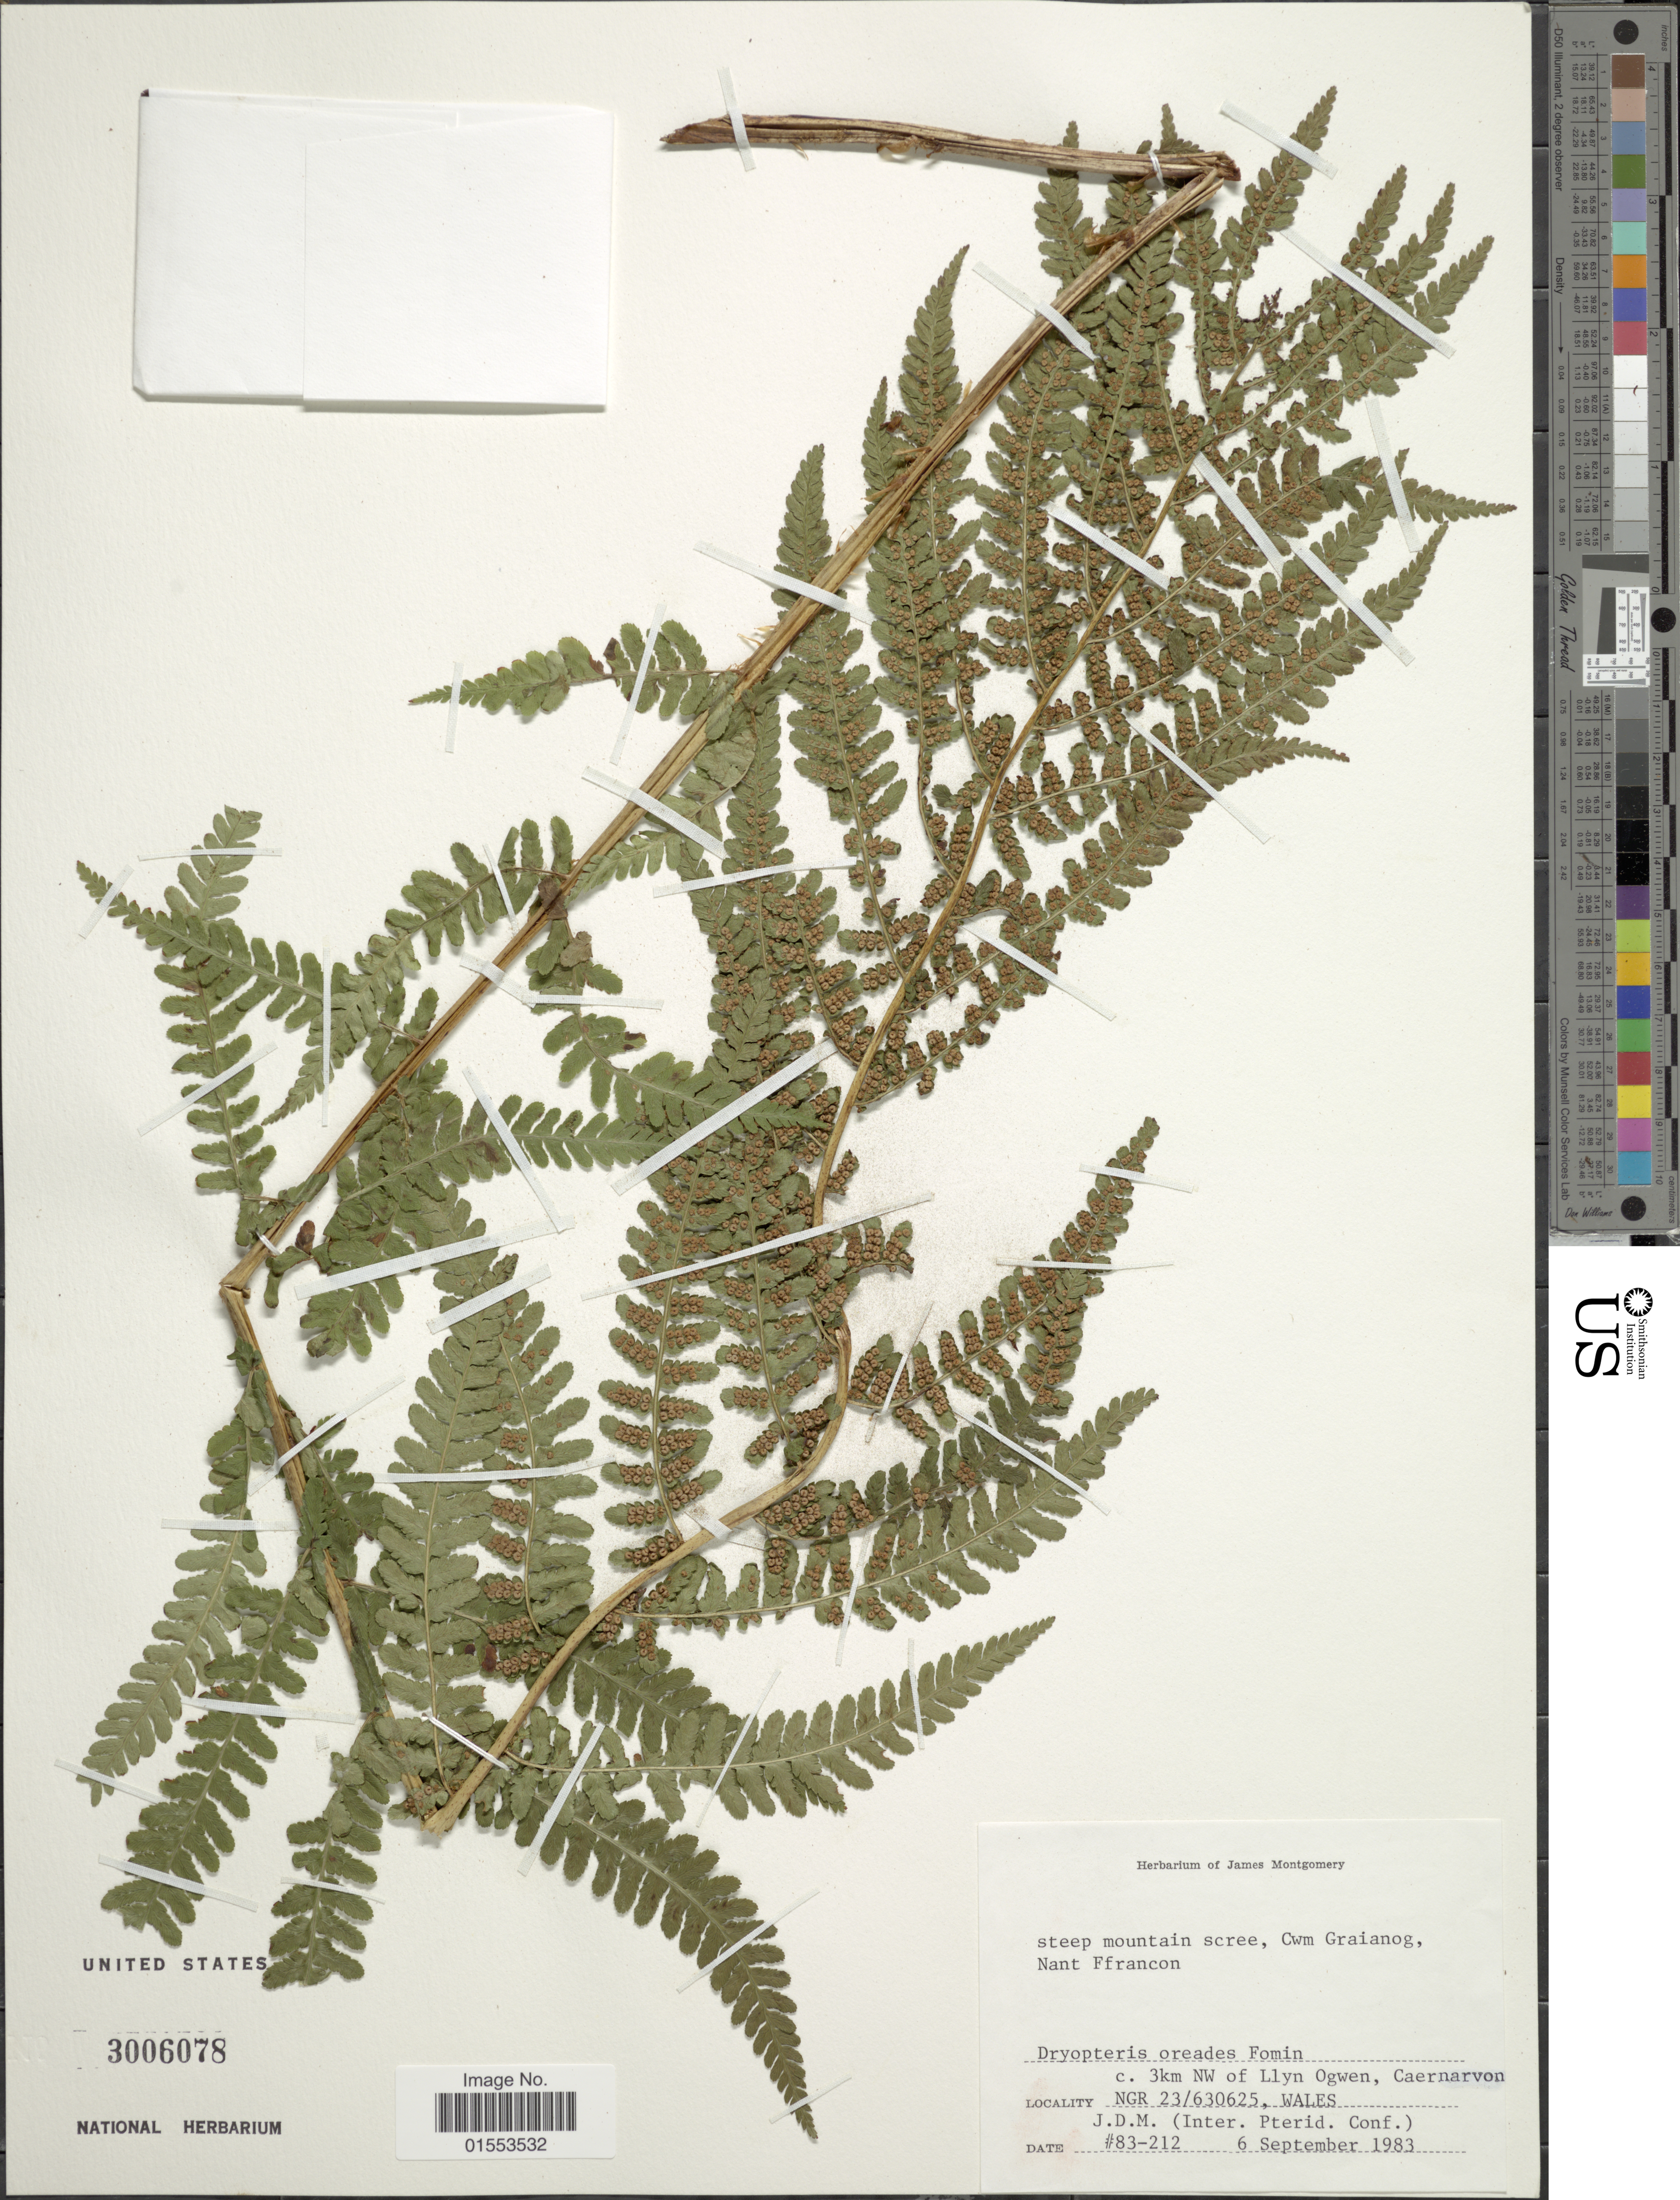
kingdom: Plantae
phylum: Tracheophyta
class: Polypodiopsida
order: Polypodiales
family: Dryopteridaceae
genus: Dryopteris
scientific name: Dryopteris oreades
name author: Fomin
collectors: ex Herb. James Montgomery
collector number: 83-212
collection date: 1983-09-06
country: United Kingdom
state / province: Wales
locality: C. 3 km NW of Llyn Ogwen, Caernavon nGR 23/630625, Wales.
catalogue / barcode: US 3006078